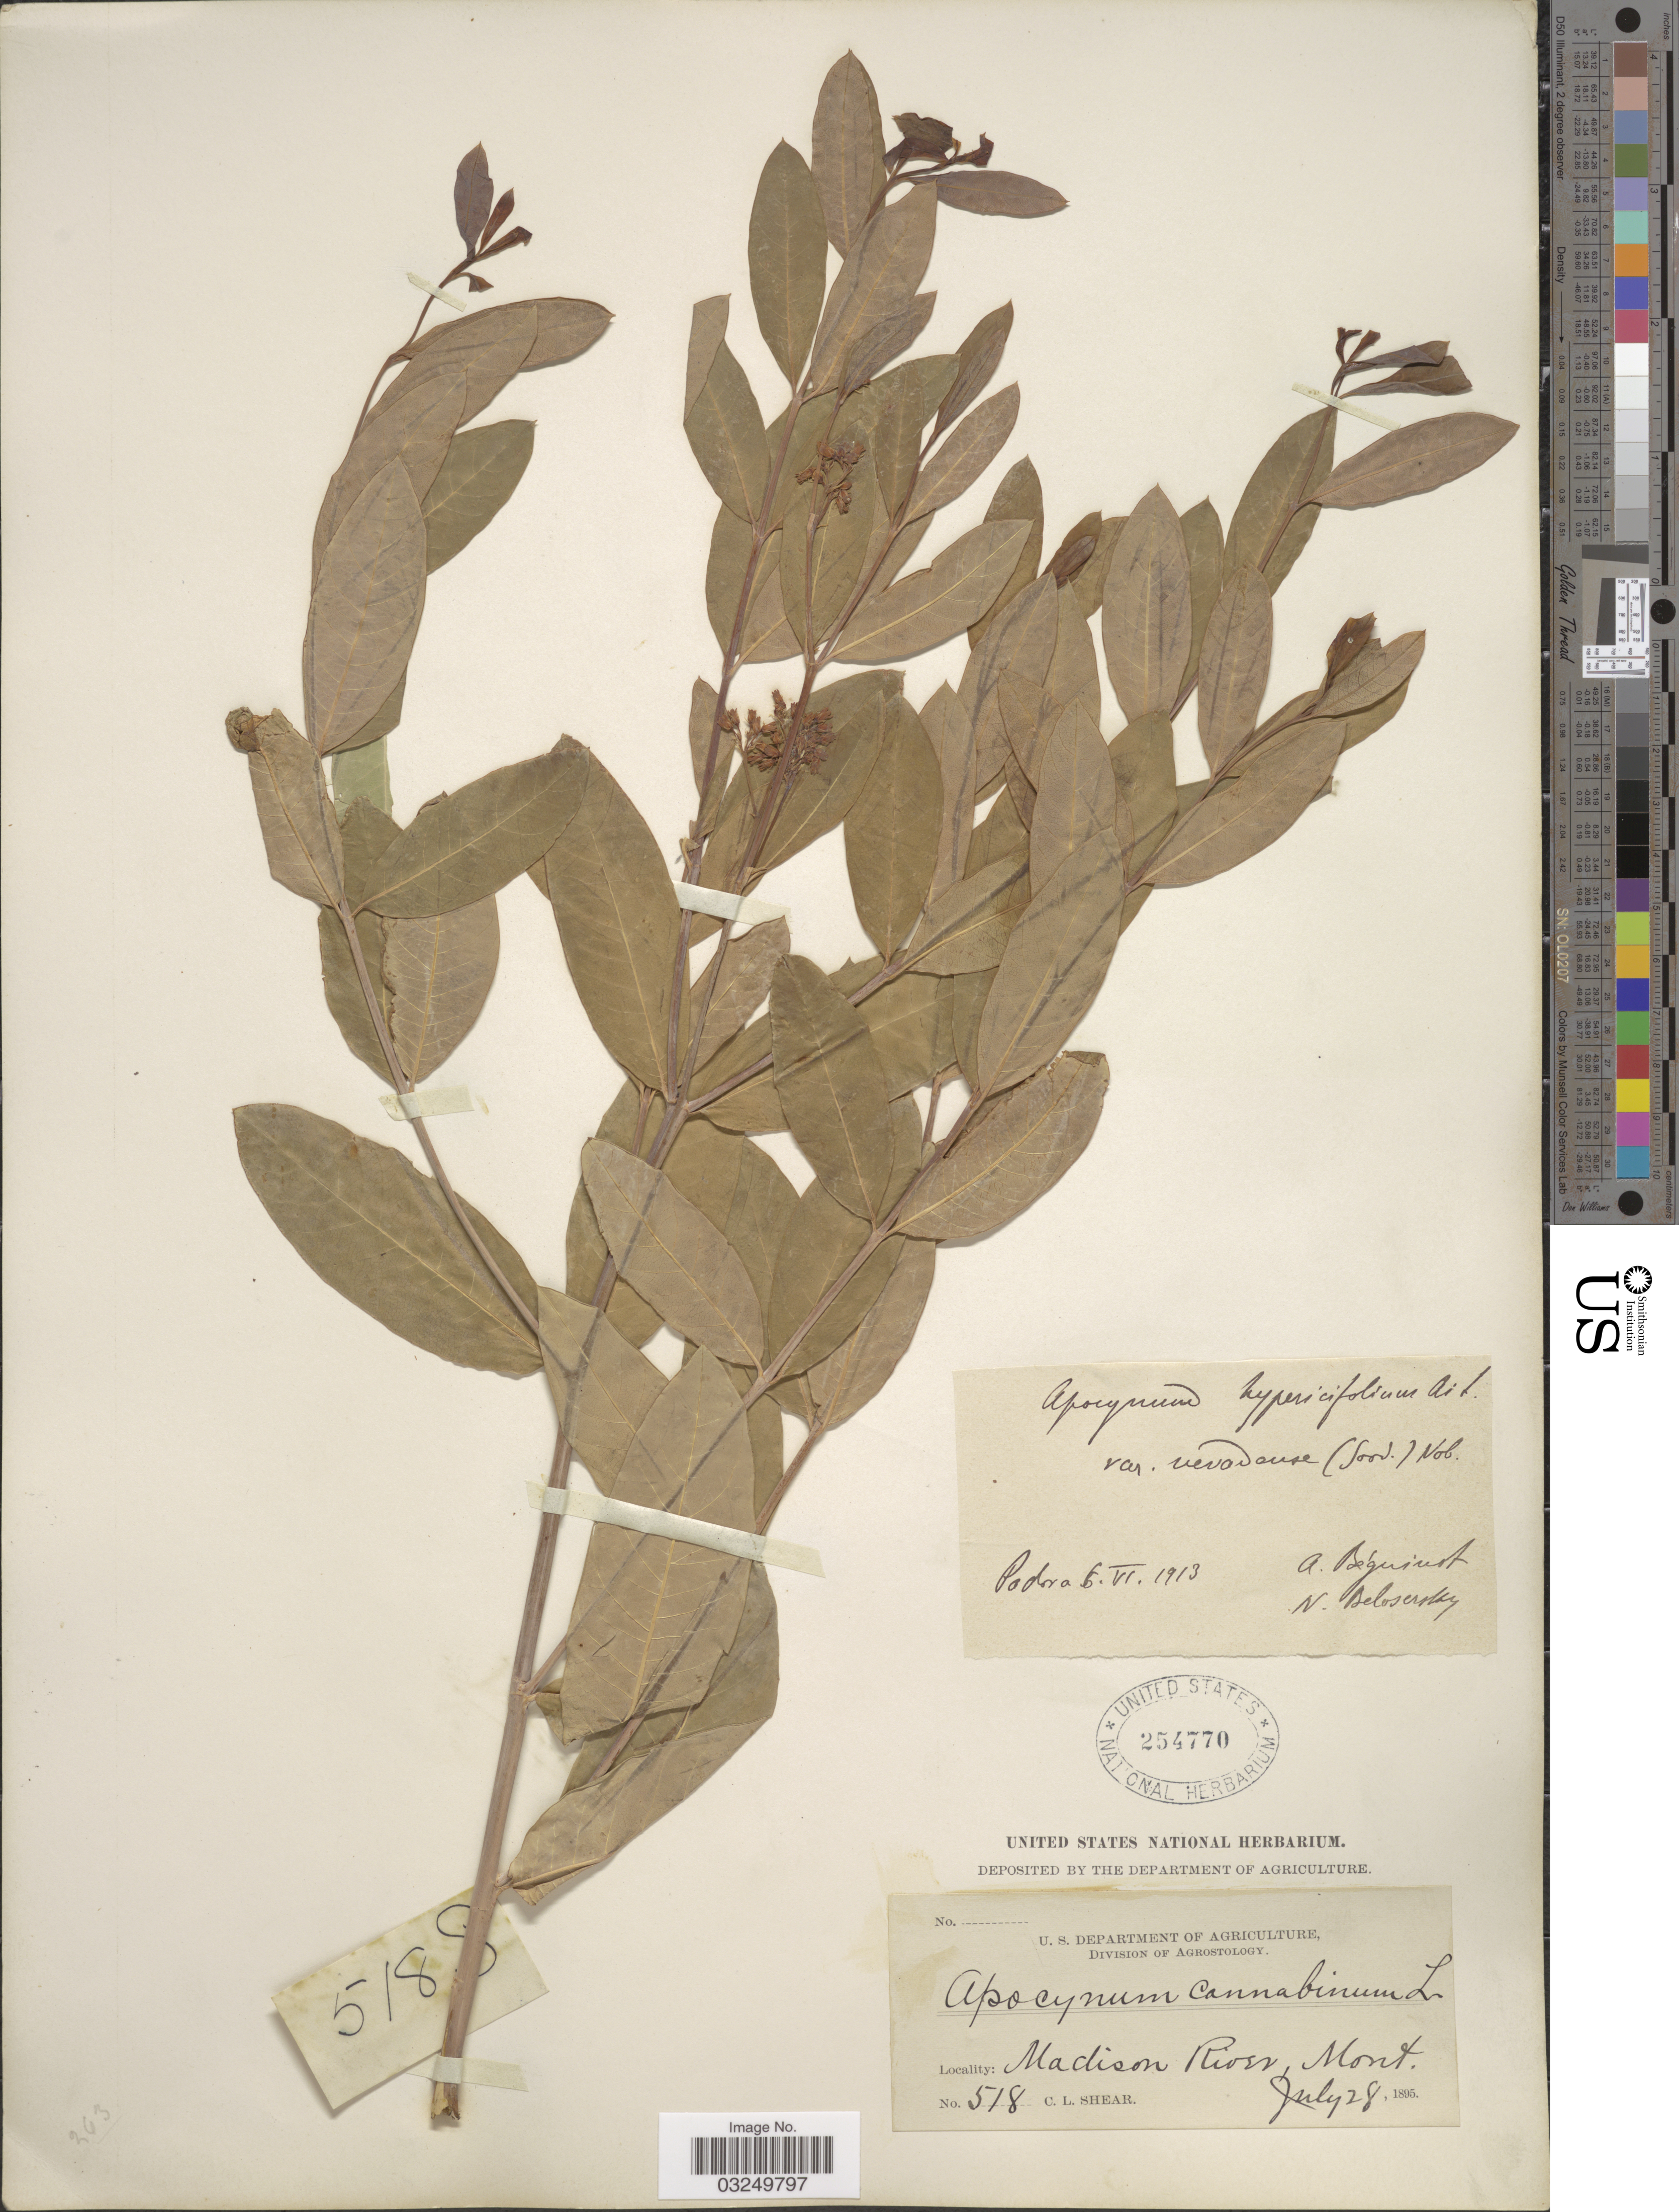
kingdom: Plantae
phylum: Tracheophyta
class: Magnoliopsida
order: Gentianales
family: Apocynaceae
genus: Apocynum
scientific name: Apocynum cannabinum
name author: L.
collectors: C. L. Shear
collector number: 518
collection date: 1895-07-28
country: United States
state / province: Montana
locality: Madison River.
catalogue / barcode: US 254770